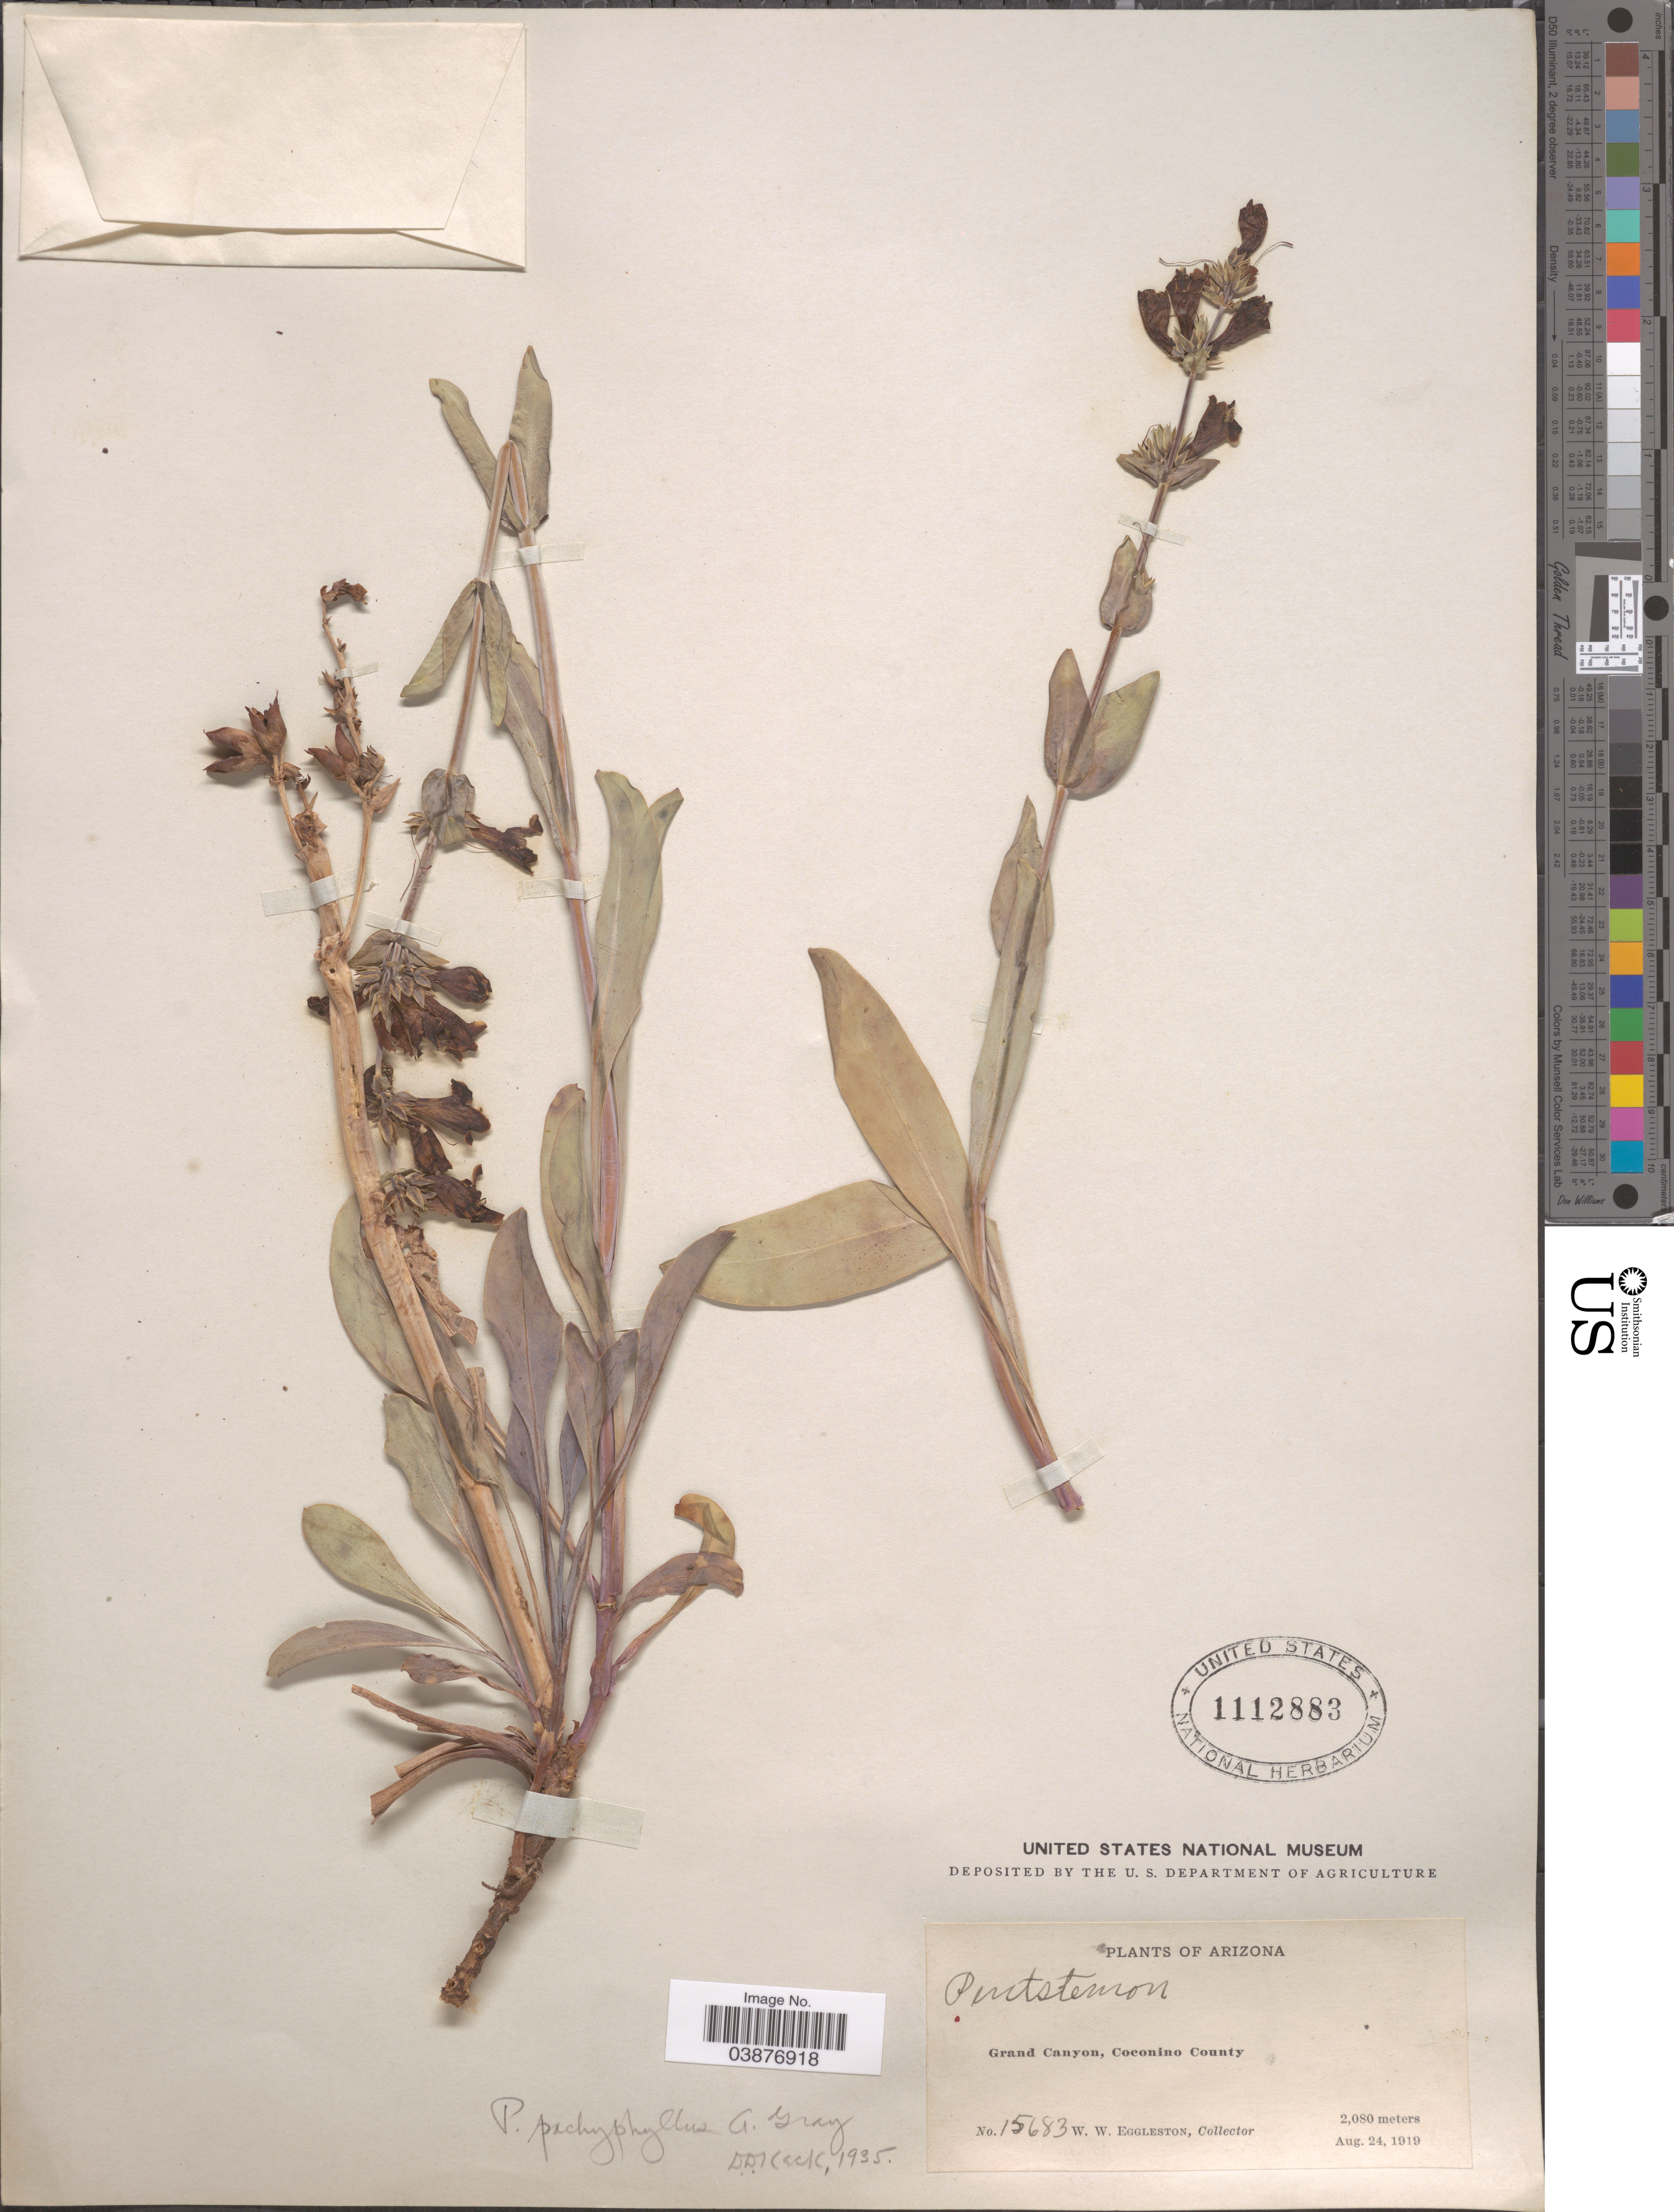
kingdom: Plantae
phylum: Tracheophyta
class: Magnoliopsida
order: Lamiales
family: Plantaginaceae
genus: Penstemon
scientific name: Penstemon pachyphyllus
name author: A. Gray ex Rydb.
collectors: W. W. Eggleston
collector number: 15683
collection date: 1919-08-24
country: United States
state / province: Arizona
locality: Grand Canyon, Coconino County.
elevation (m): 2080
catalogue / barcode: US 1112883